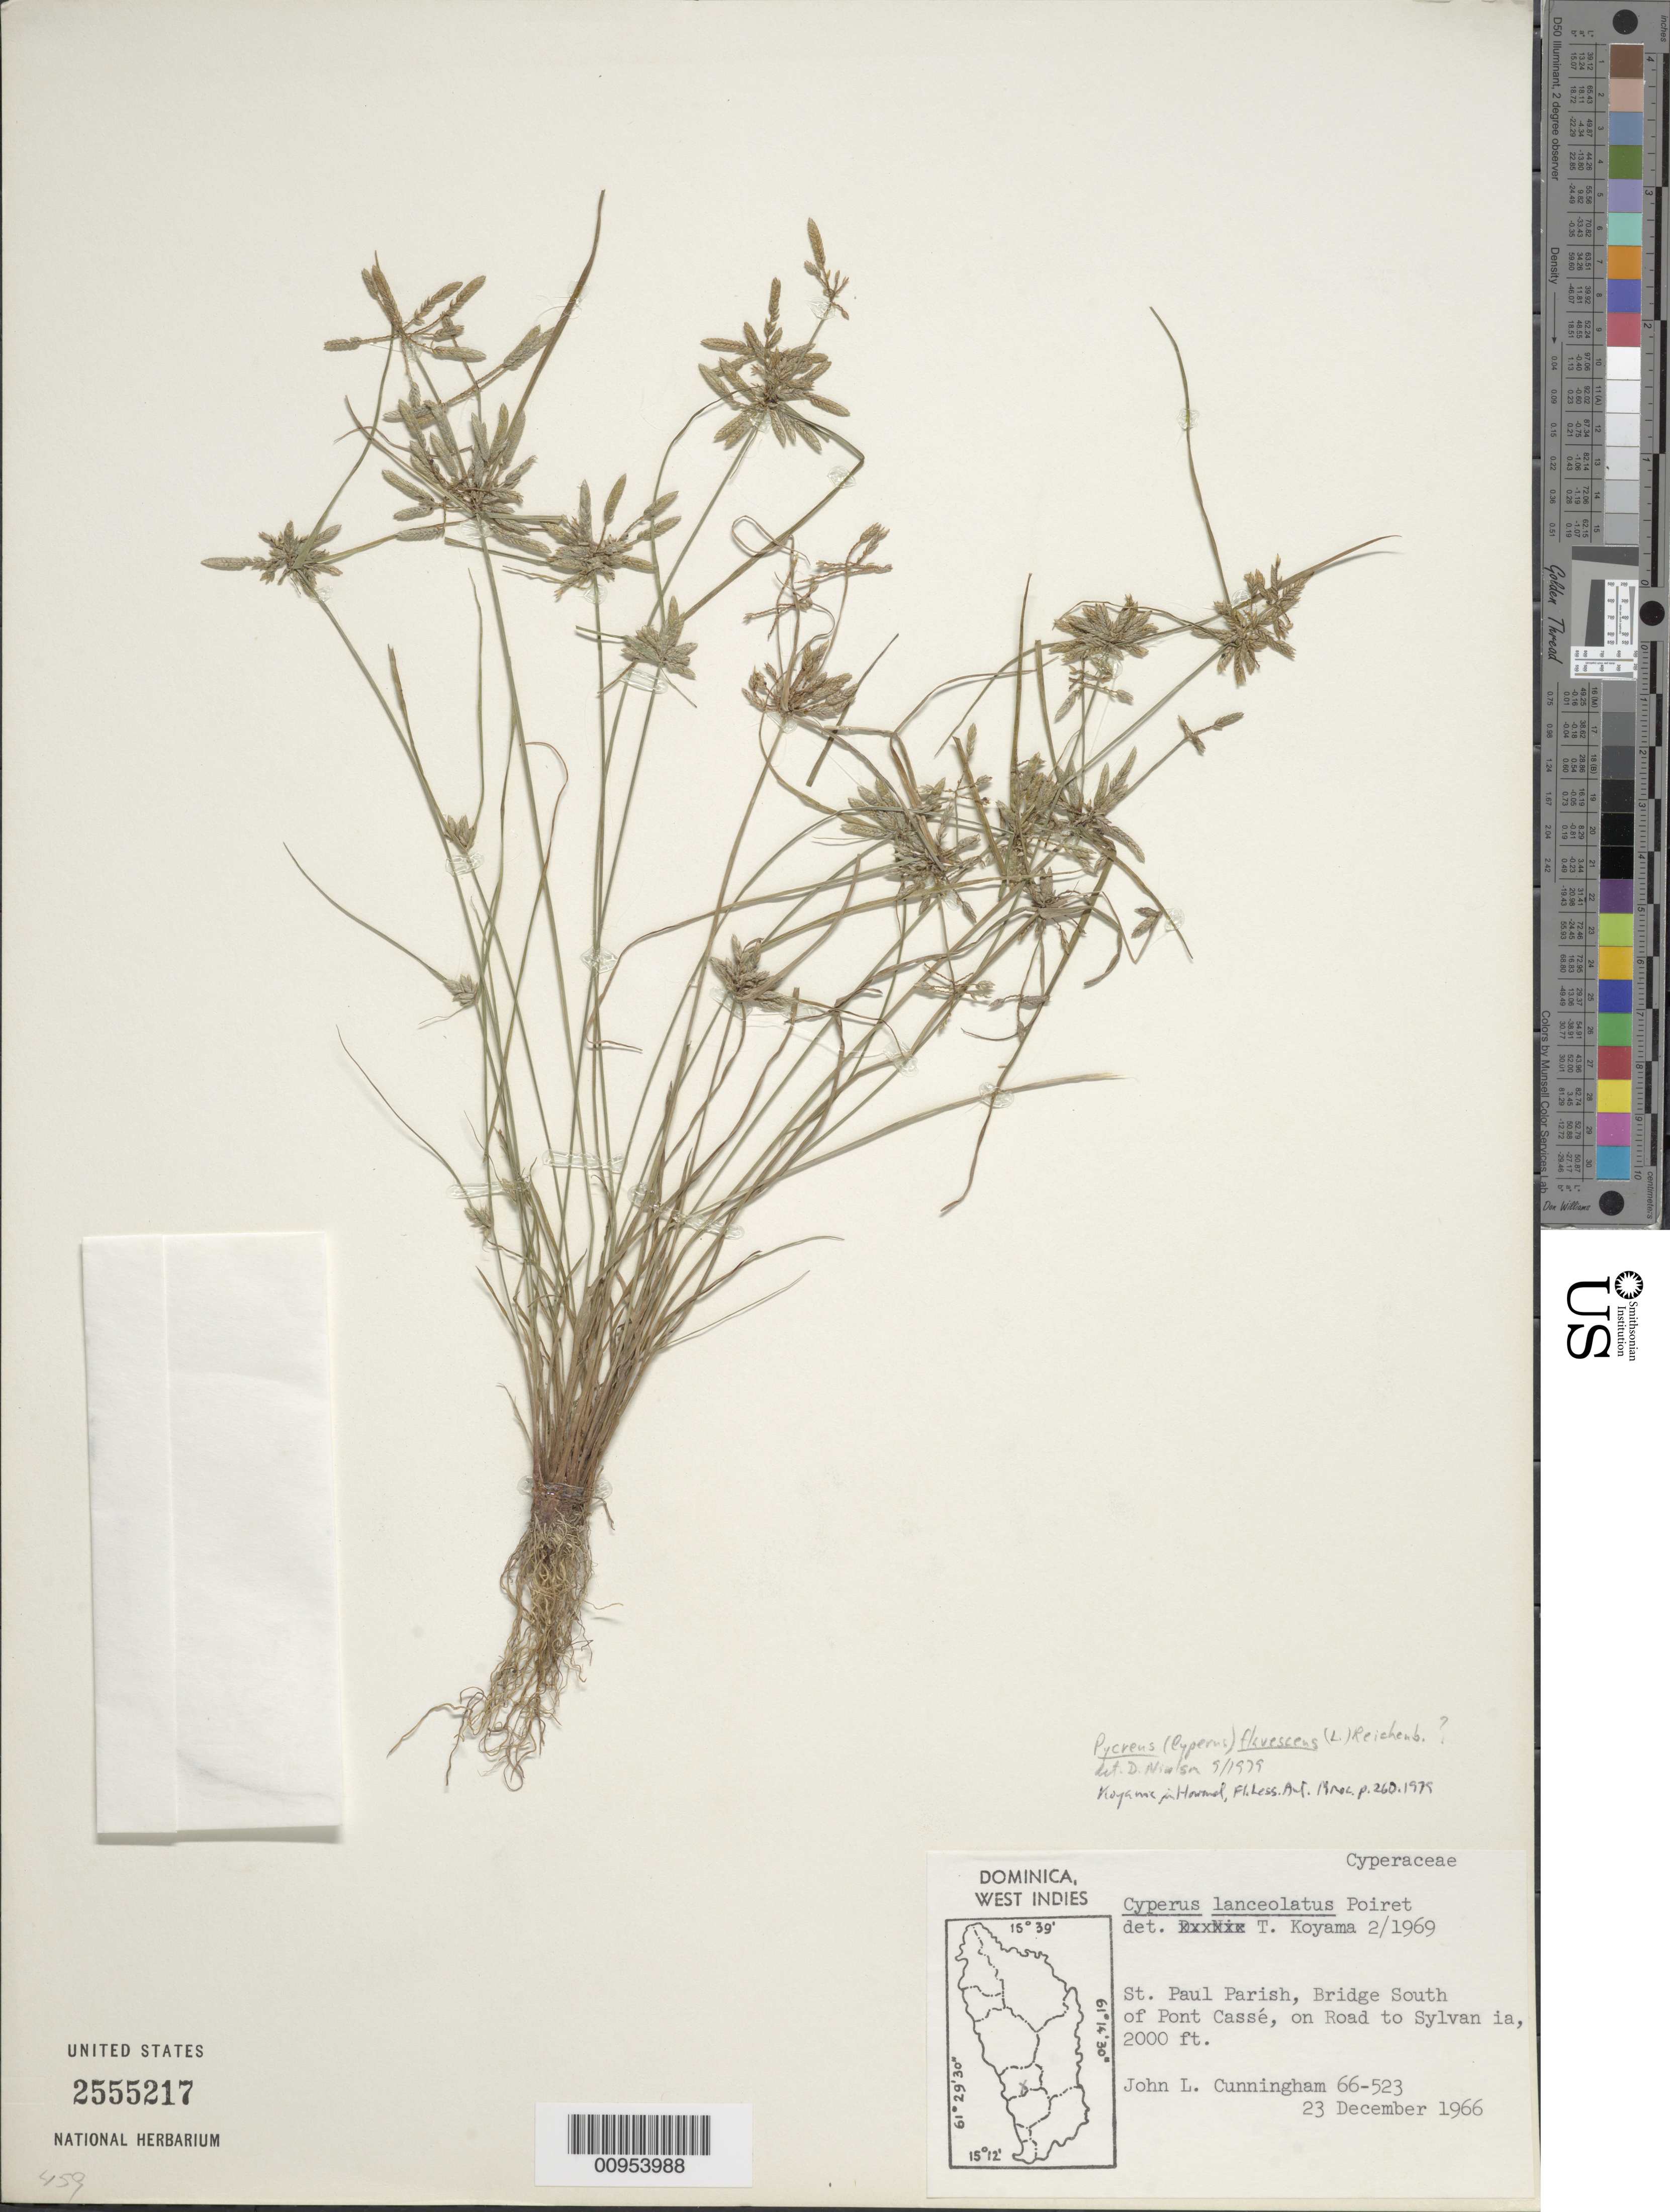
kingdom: Plantae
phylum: Tracheophyta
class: Liliopsida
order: Poales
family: Cyperaceae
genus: Cyperus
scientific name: Cyperus flavescens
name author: L.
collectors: J. Cunningham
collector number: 66523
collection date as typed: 23 Dec 1966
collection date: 1966-12-23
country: Dominica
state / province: St. Paul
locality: Bridge South of Pont Cassé, on road to Sylvania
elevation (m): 610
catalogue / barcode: US 2555217